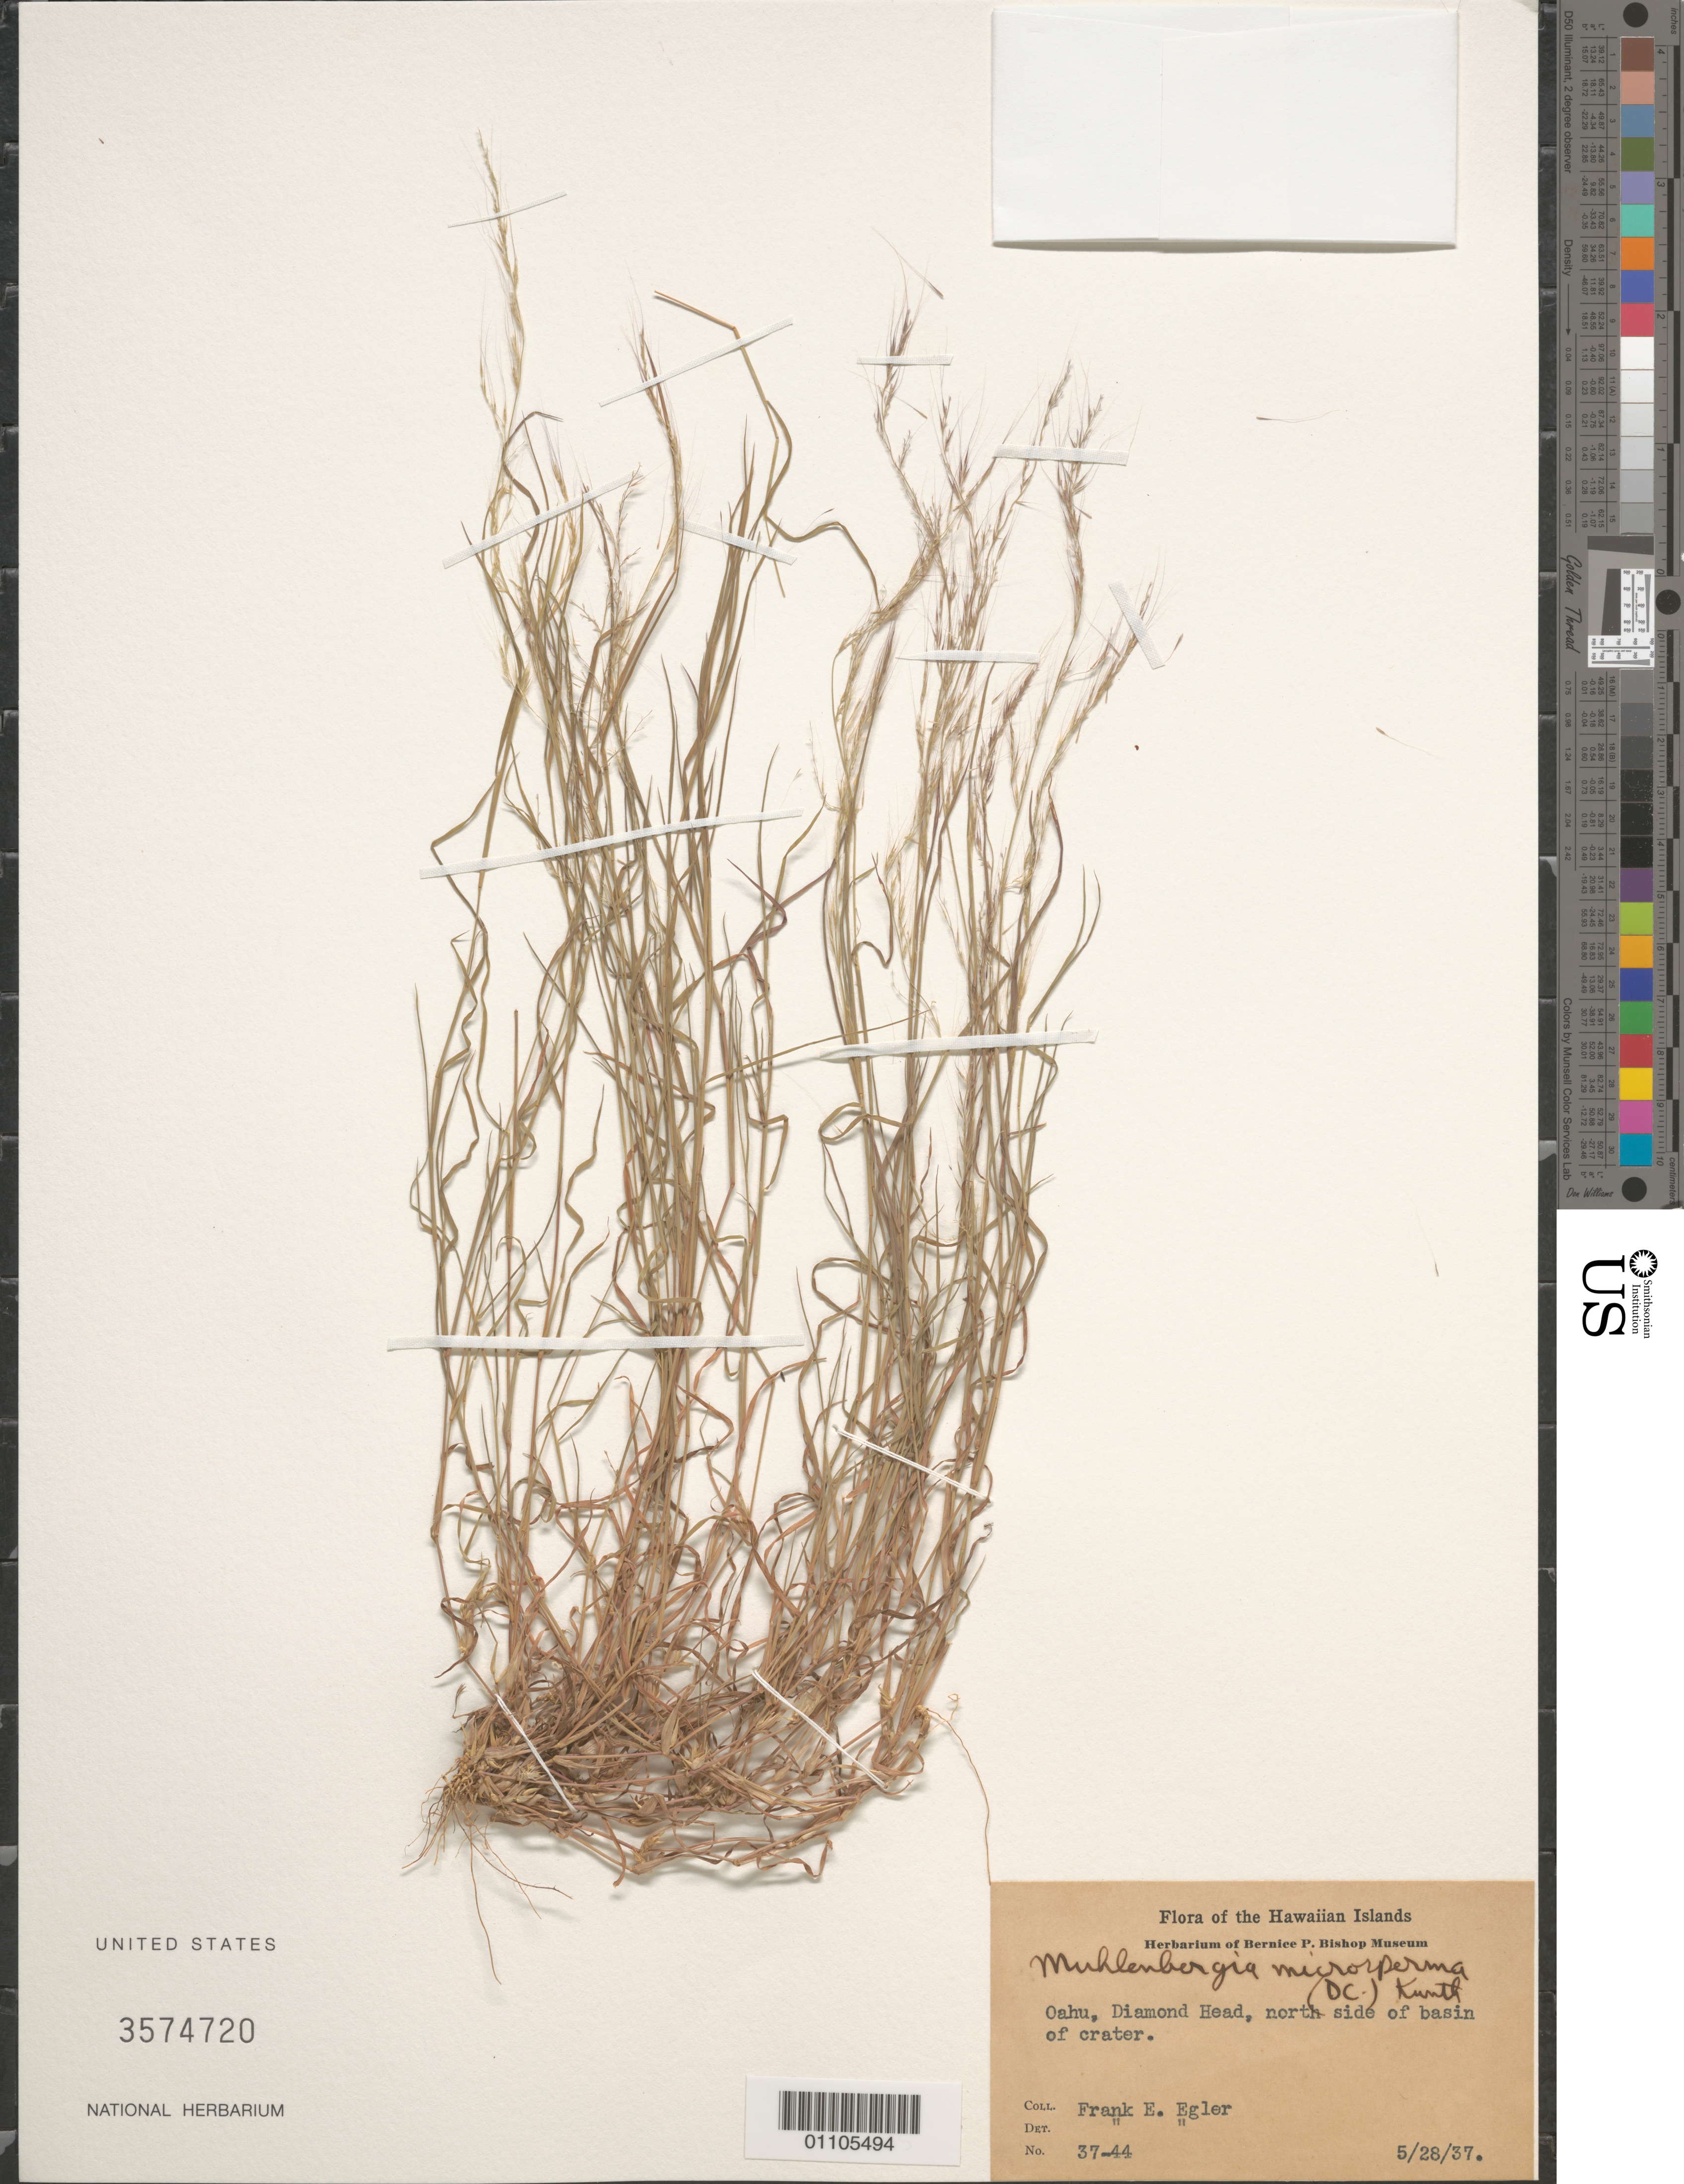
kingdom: Plantae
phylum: Tracheophyta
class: Liliopsida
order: Poales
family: Poaceae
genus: Muhlenbergia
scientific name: Muhlenbergia microsperma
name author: (DC.) Kunth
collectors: F. Egler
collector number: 37-44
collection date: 1937-05-28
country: United States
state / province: Hawaii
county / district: Honolulu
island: Oahu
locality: O'ahu, Diamond Head, north side of basin of crater.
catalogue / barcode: US 3574720